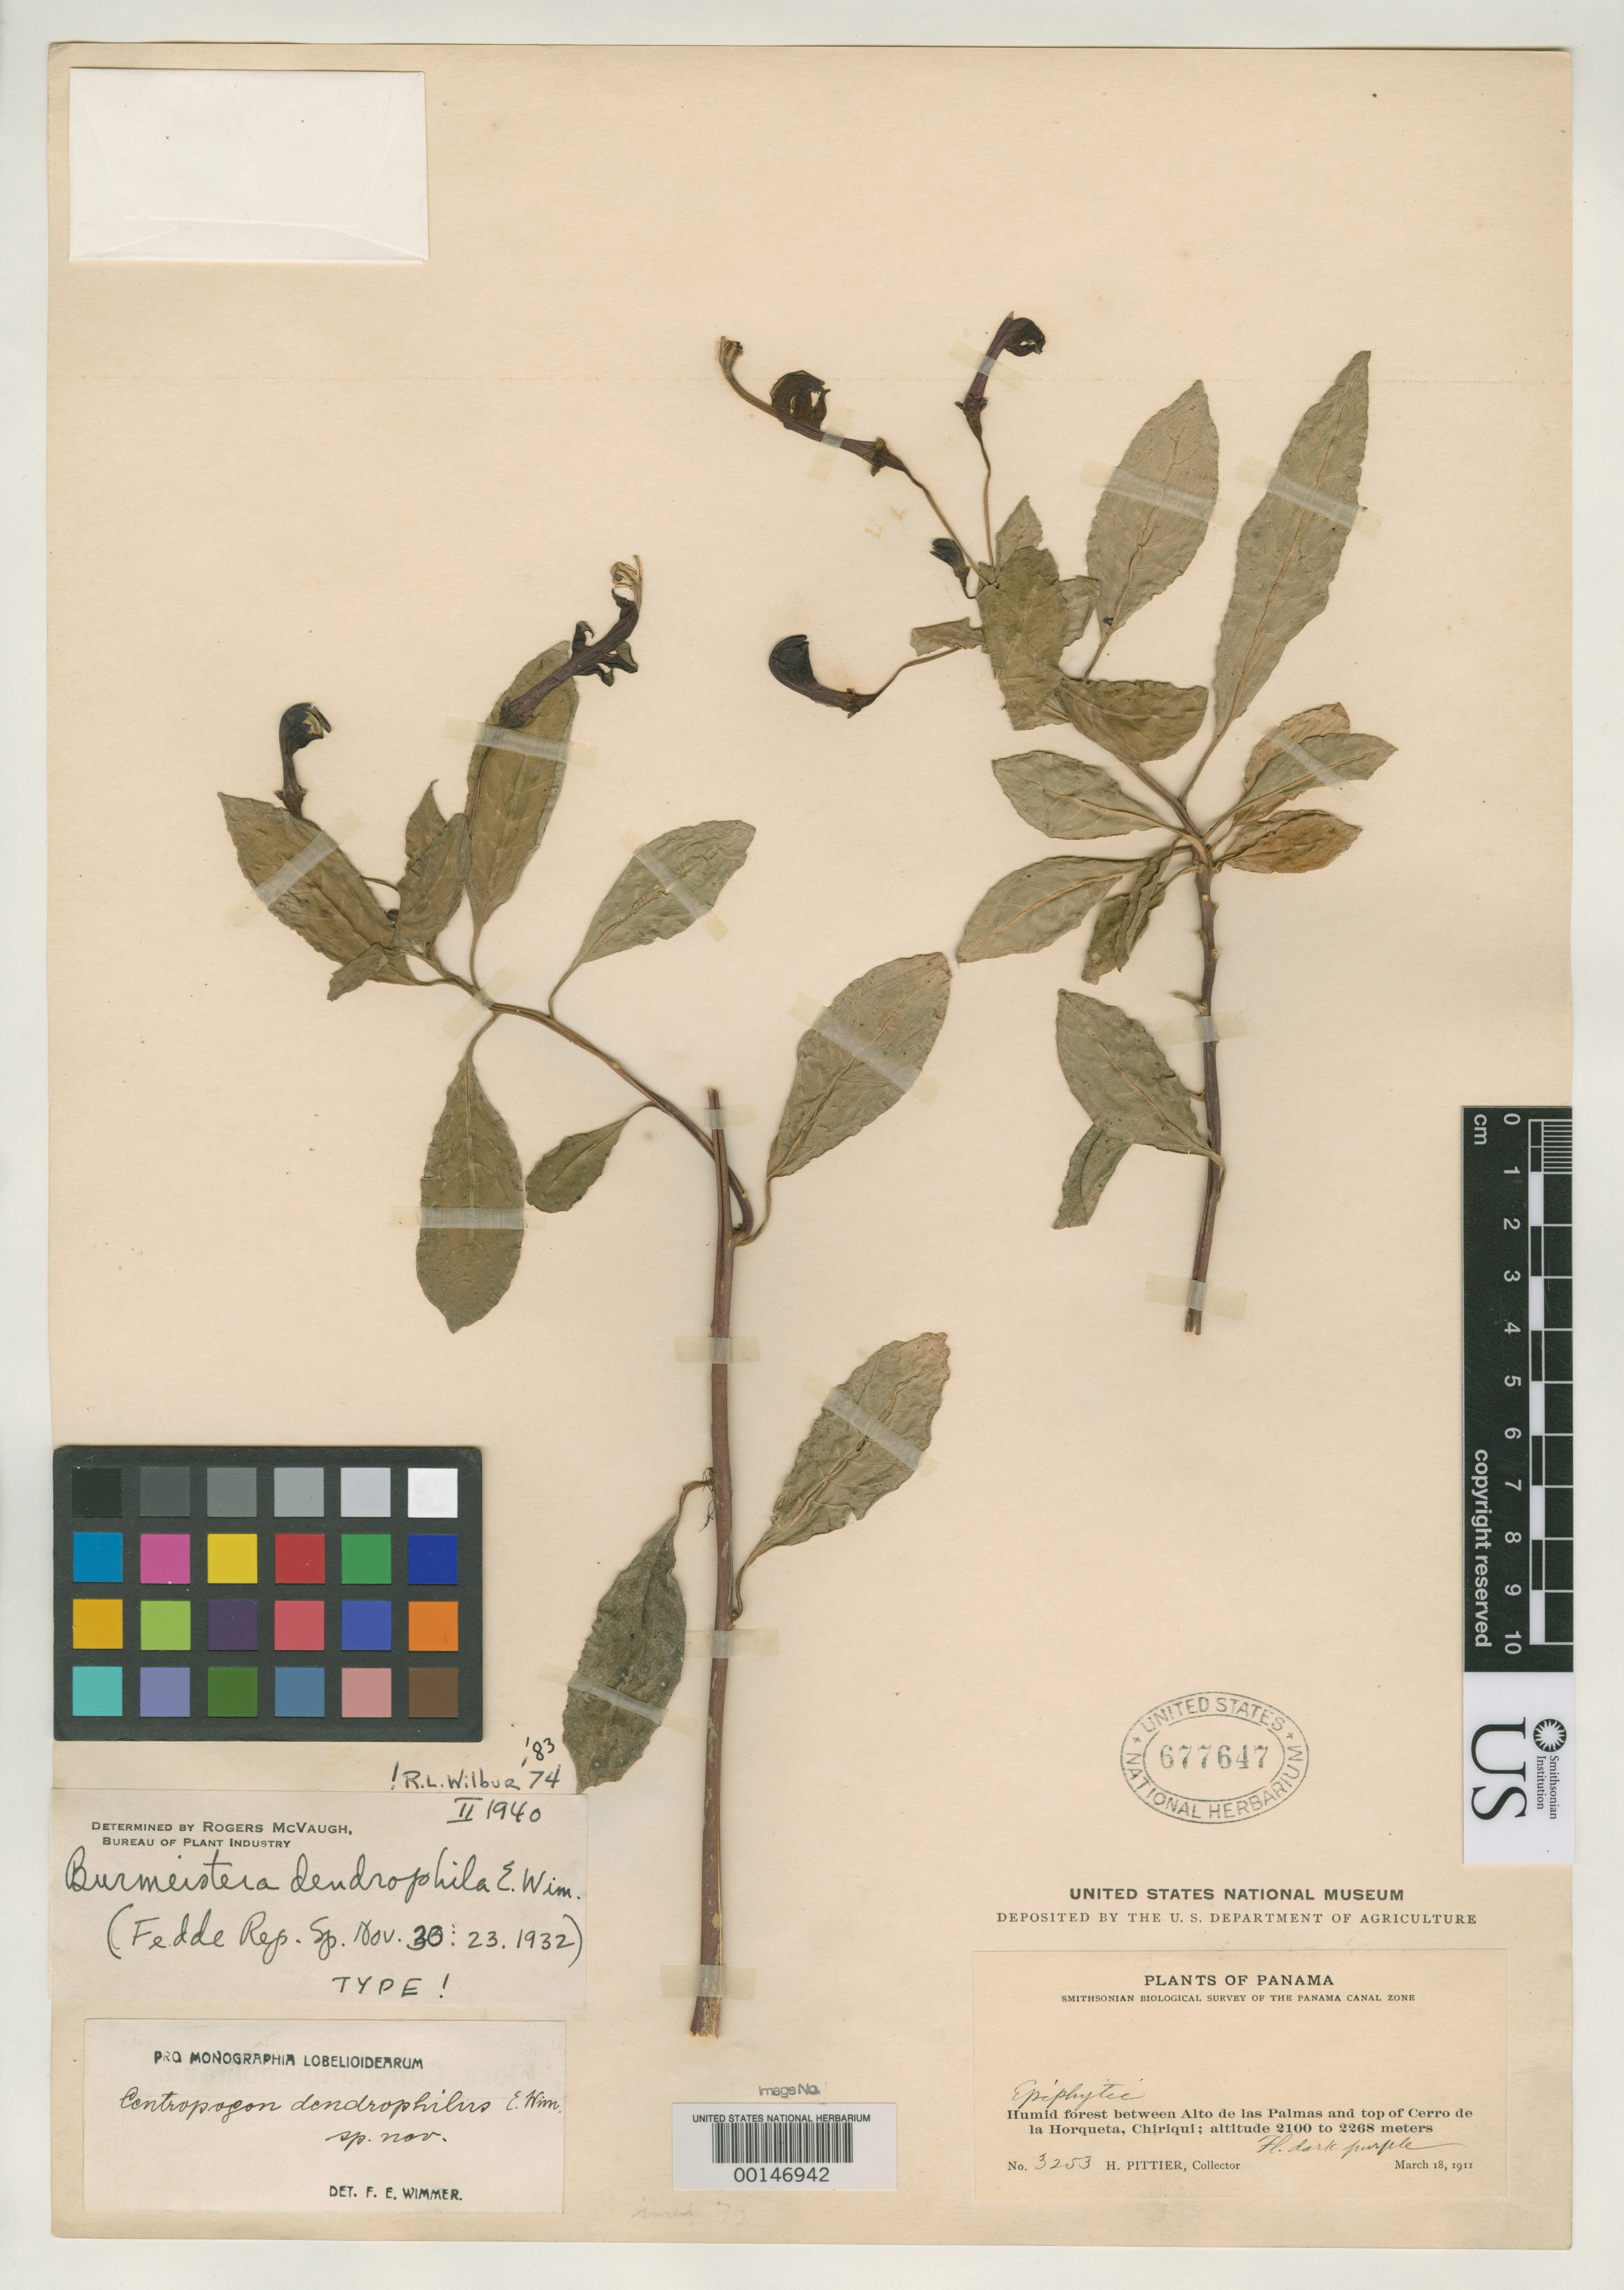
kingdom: Plantae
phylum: Tracheophyta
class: Magnoliopsida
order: Asterales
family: Campanulaceae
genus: Burmeistera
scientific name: Burmeistera dendrophila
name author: E. Wimm.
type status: Holotype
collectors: H. F. Pittier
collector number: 3253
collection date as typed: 18 Mar 1911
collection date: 1911-03-18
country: Panama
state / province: Chiriquí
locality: Alto de Las Palmas and top of Cerro de La Horqueta.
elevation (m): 2100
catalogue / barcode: US 677647